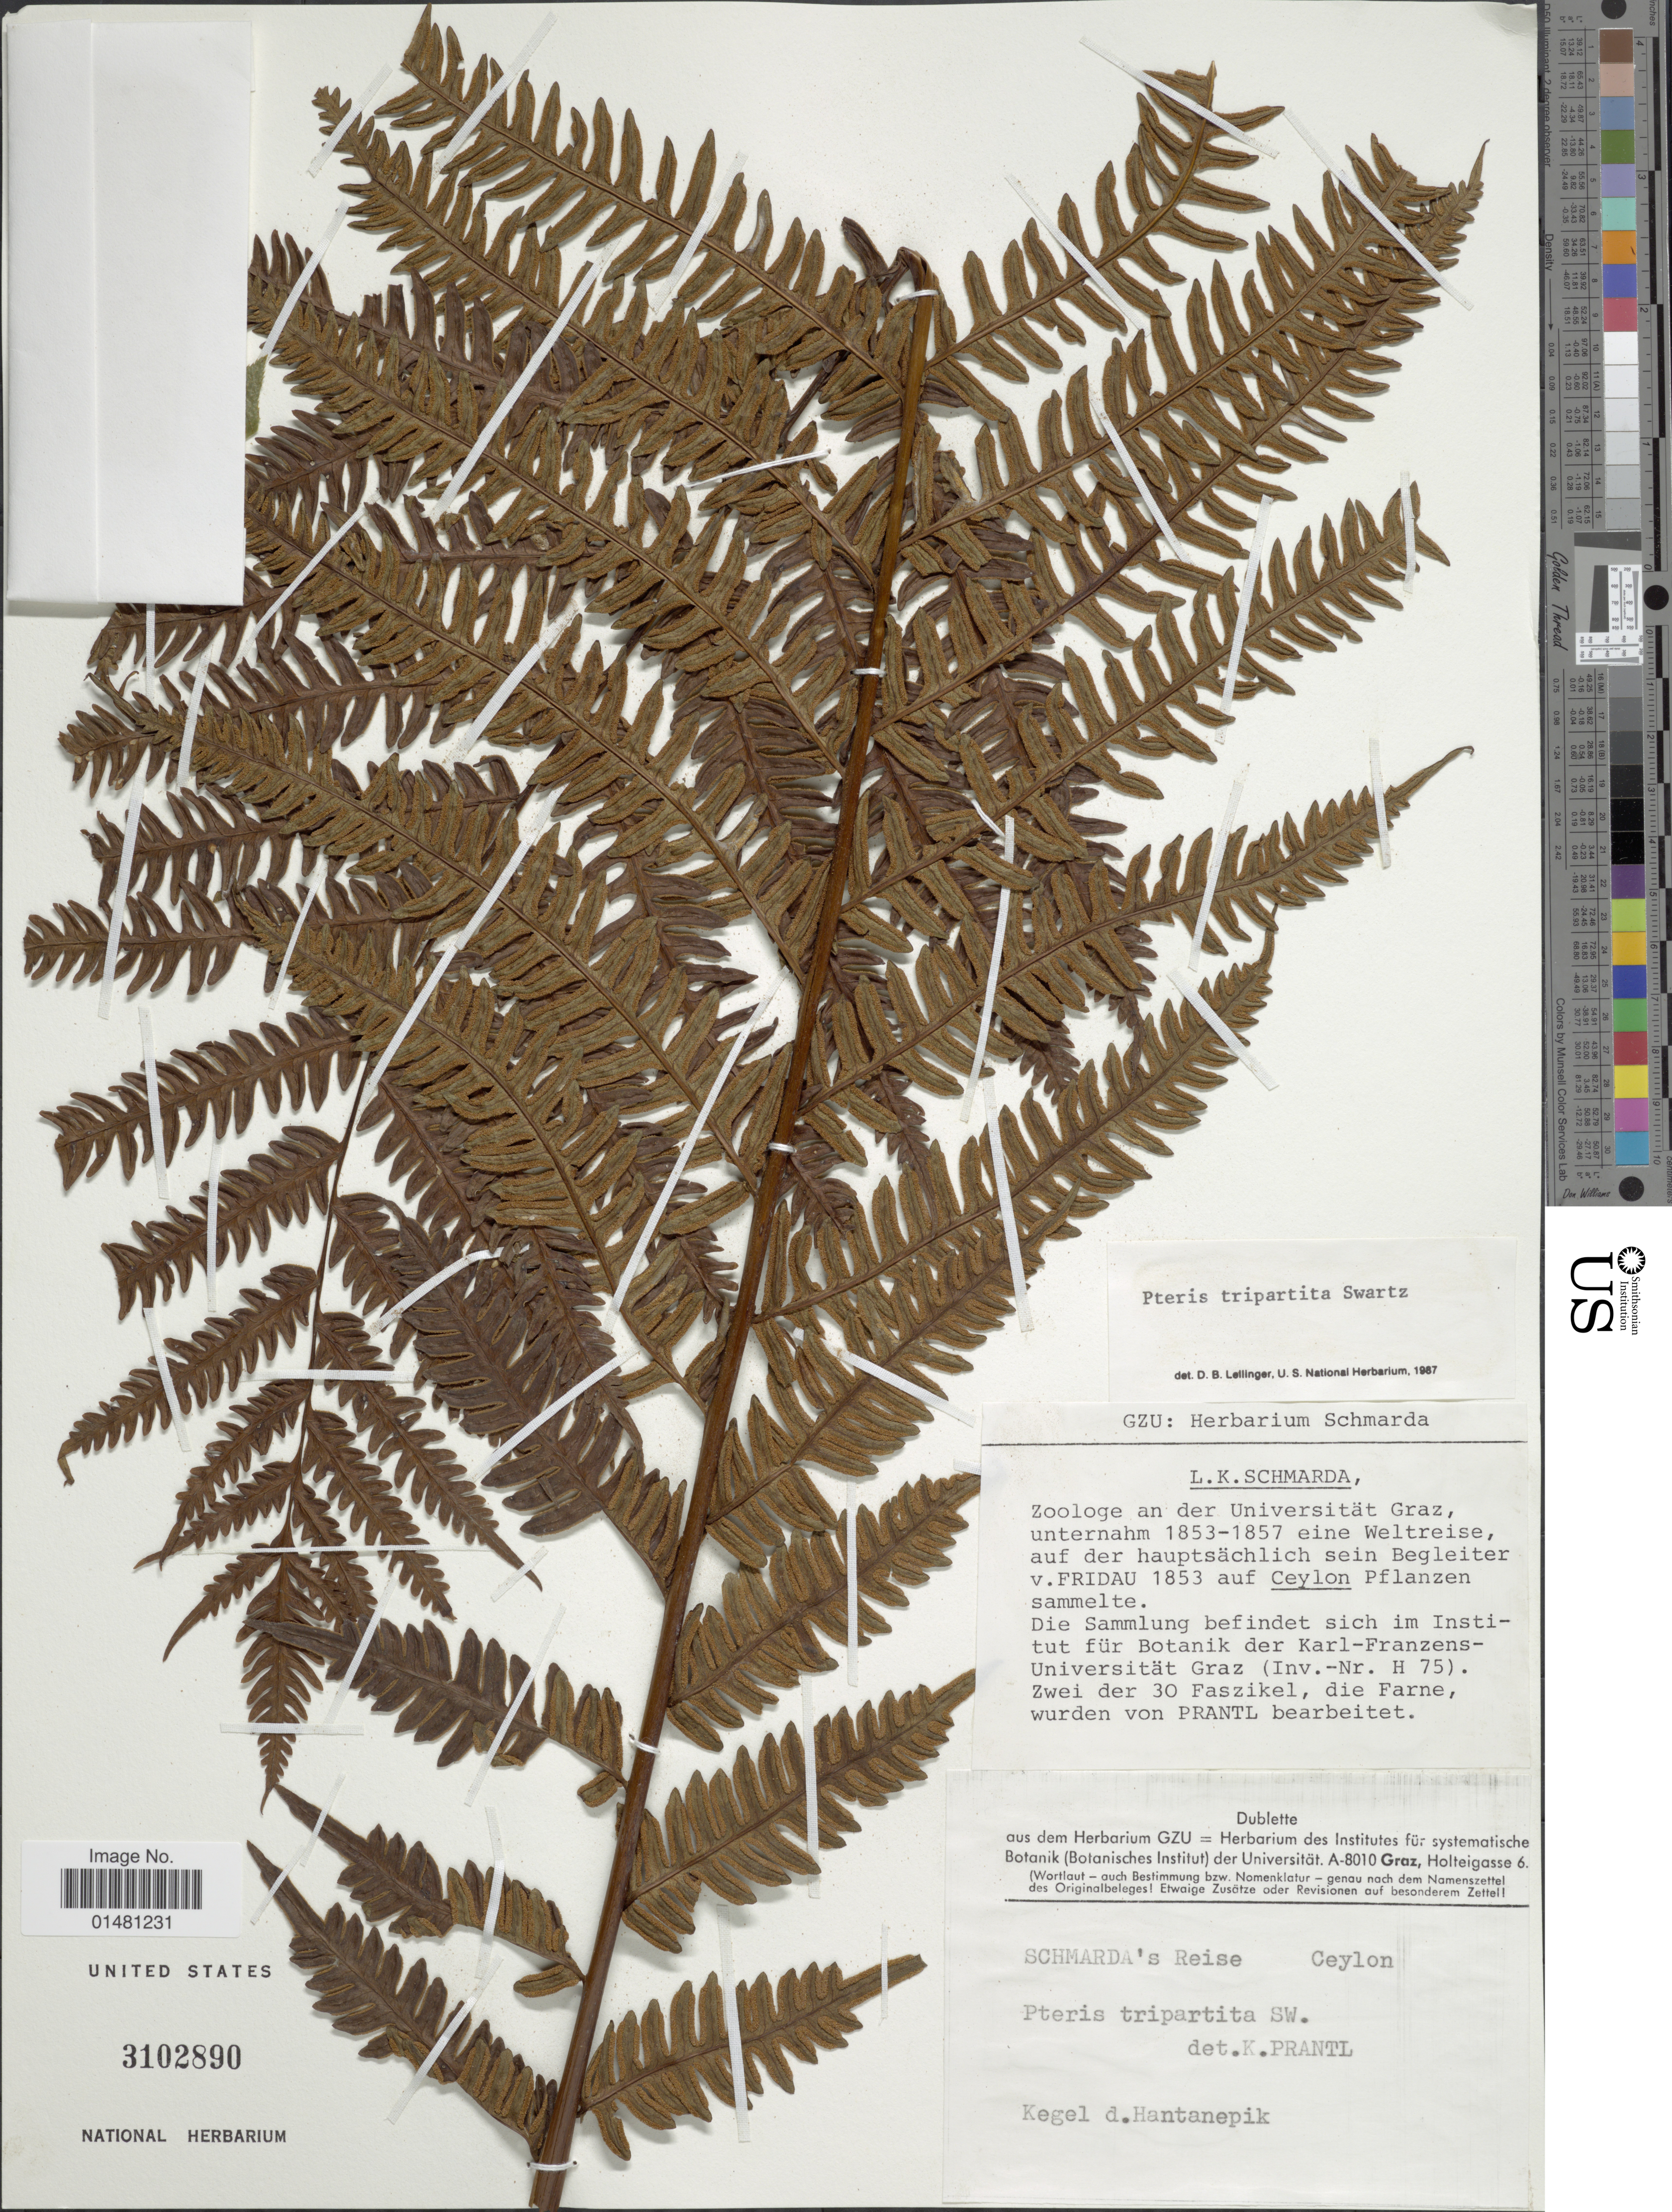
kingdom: Plantae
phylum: Tracheophyta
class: Polypodiopsida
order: Polypodiales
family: Pteridaceae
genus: Pteris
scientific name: Pteris tripartita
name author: Sw.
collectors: L. Schmarda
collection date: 1853/1857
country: Sri Lanka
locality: Zoologe an der Universität Graz, eine weltreise, auf der haupsächlich sein Begleiter v Fridau 183 auf Ceylon Pflanzen sammelte. Shcmarda's Reise Ceylon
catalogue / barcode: US 3102890